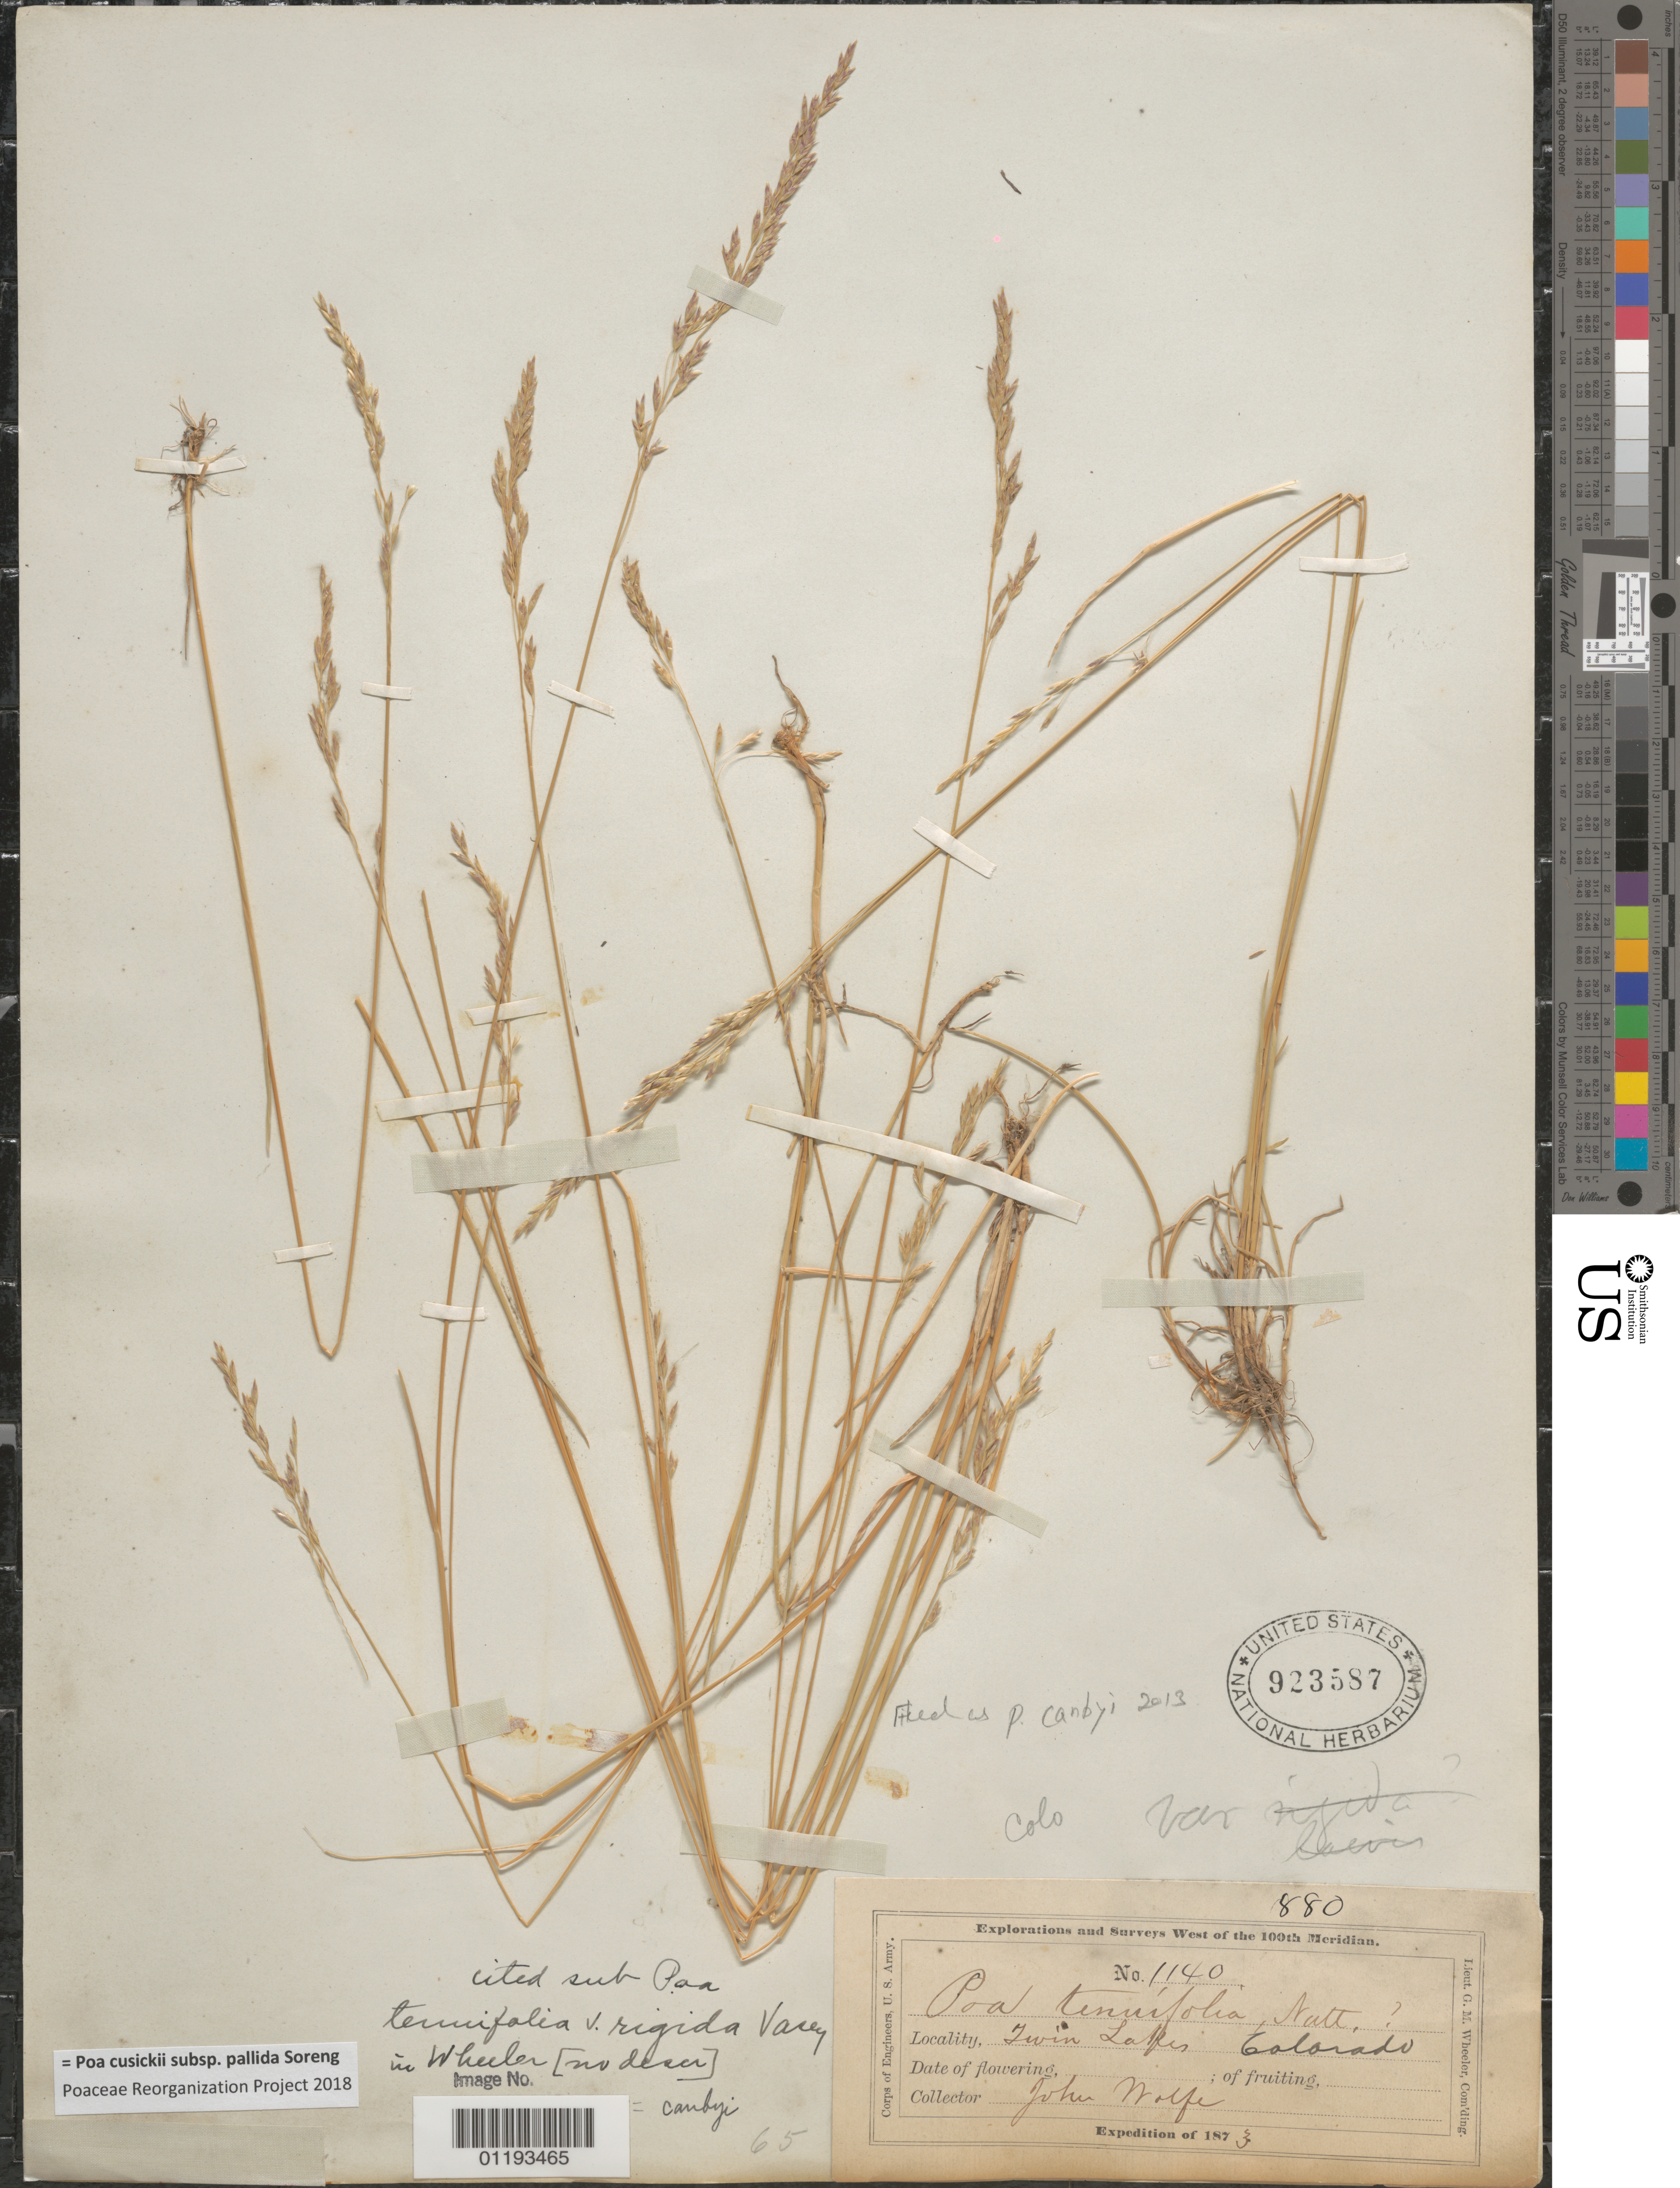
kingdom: Plantae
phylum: Tracheophyta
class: Liliopsida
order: Poales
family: Poaceae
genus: Poa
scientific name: Poa cusickii subsp. pallida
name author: Soreng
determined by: Poaceae Reorganization Project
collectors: J. Wolf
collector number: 1140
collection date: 1873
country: United States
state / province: Colorado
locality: Twin Lakes.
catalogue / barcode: US 923587